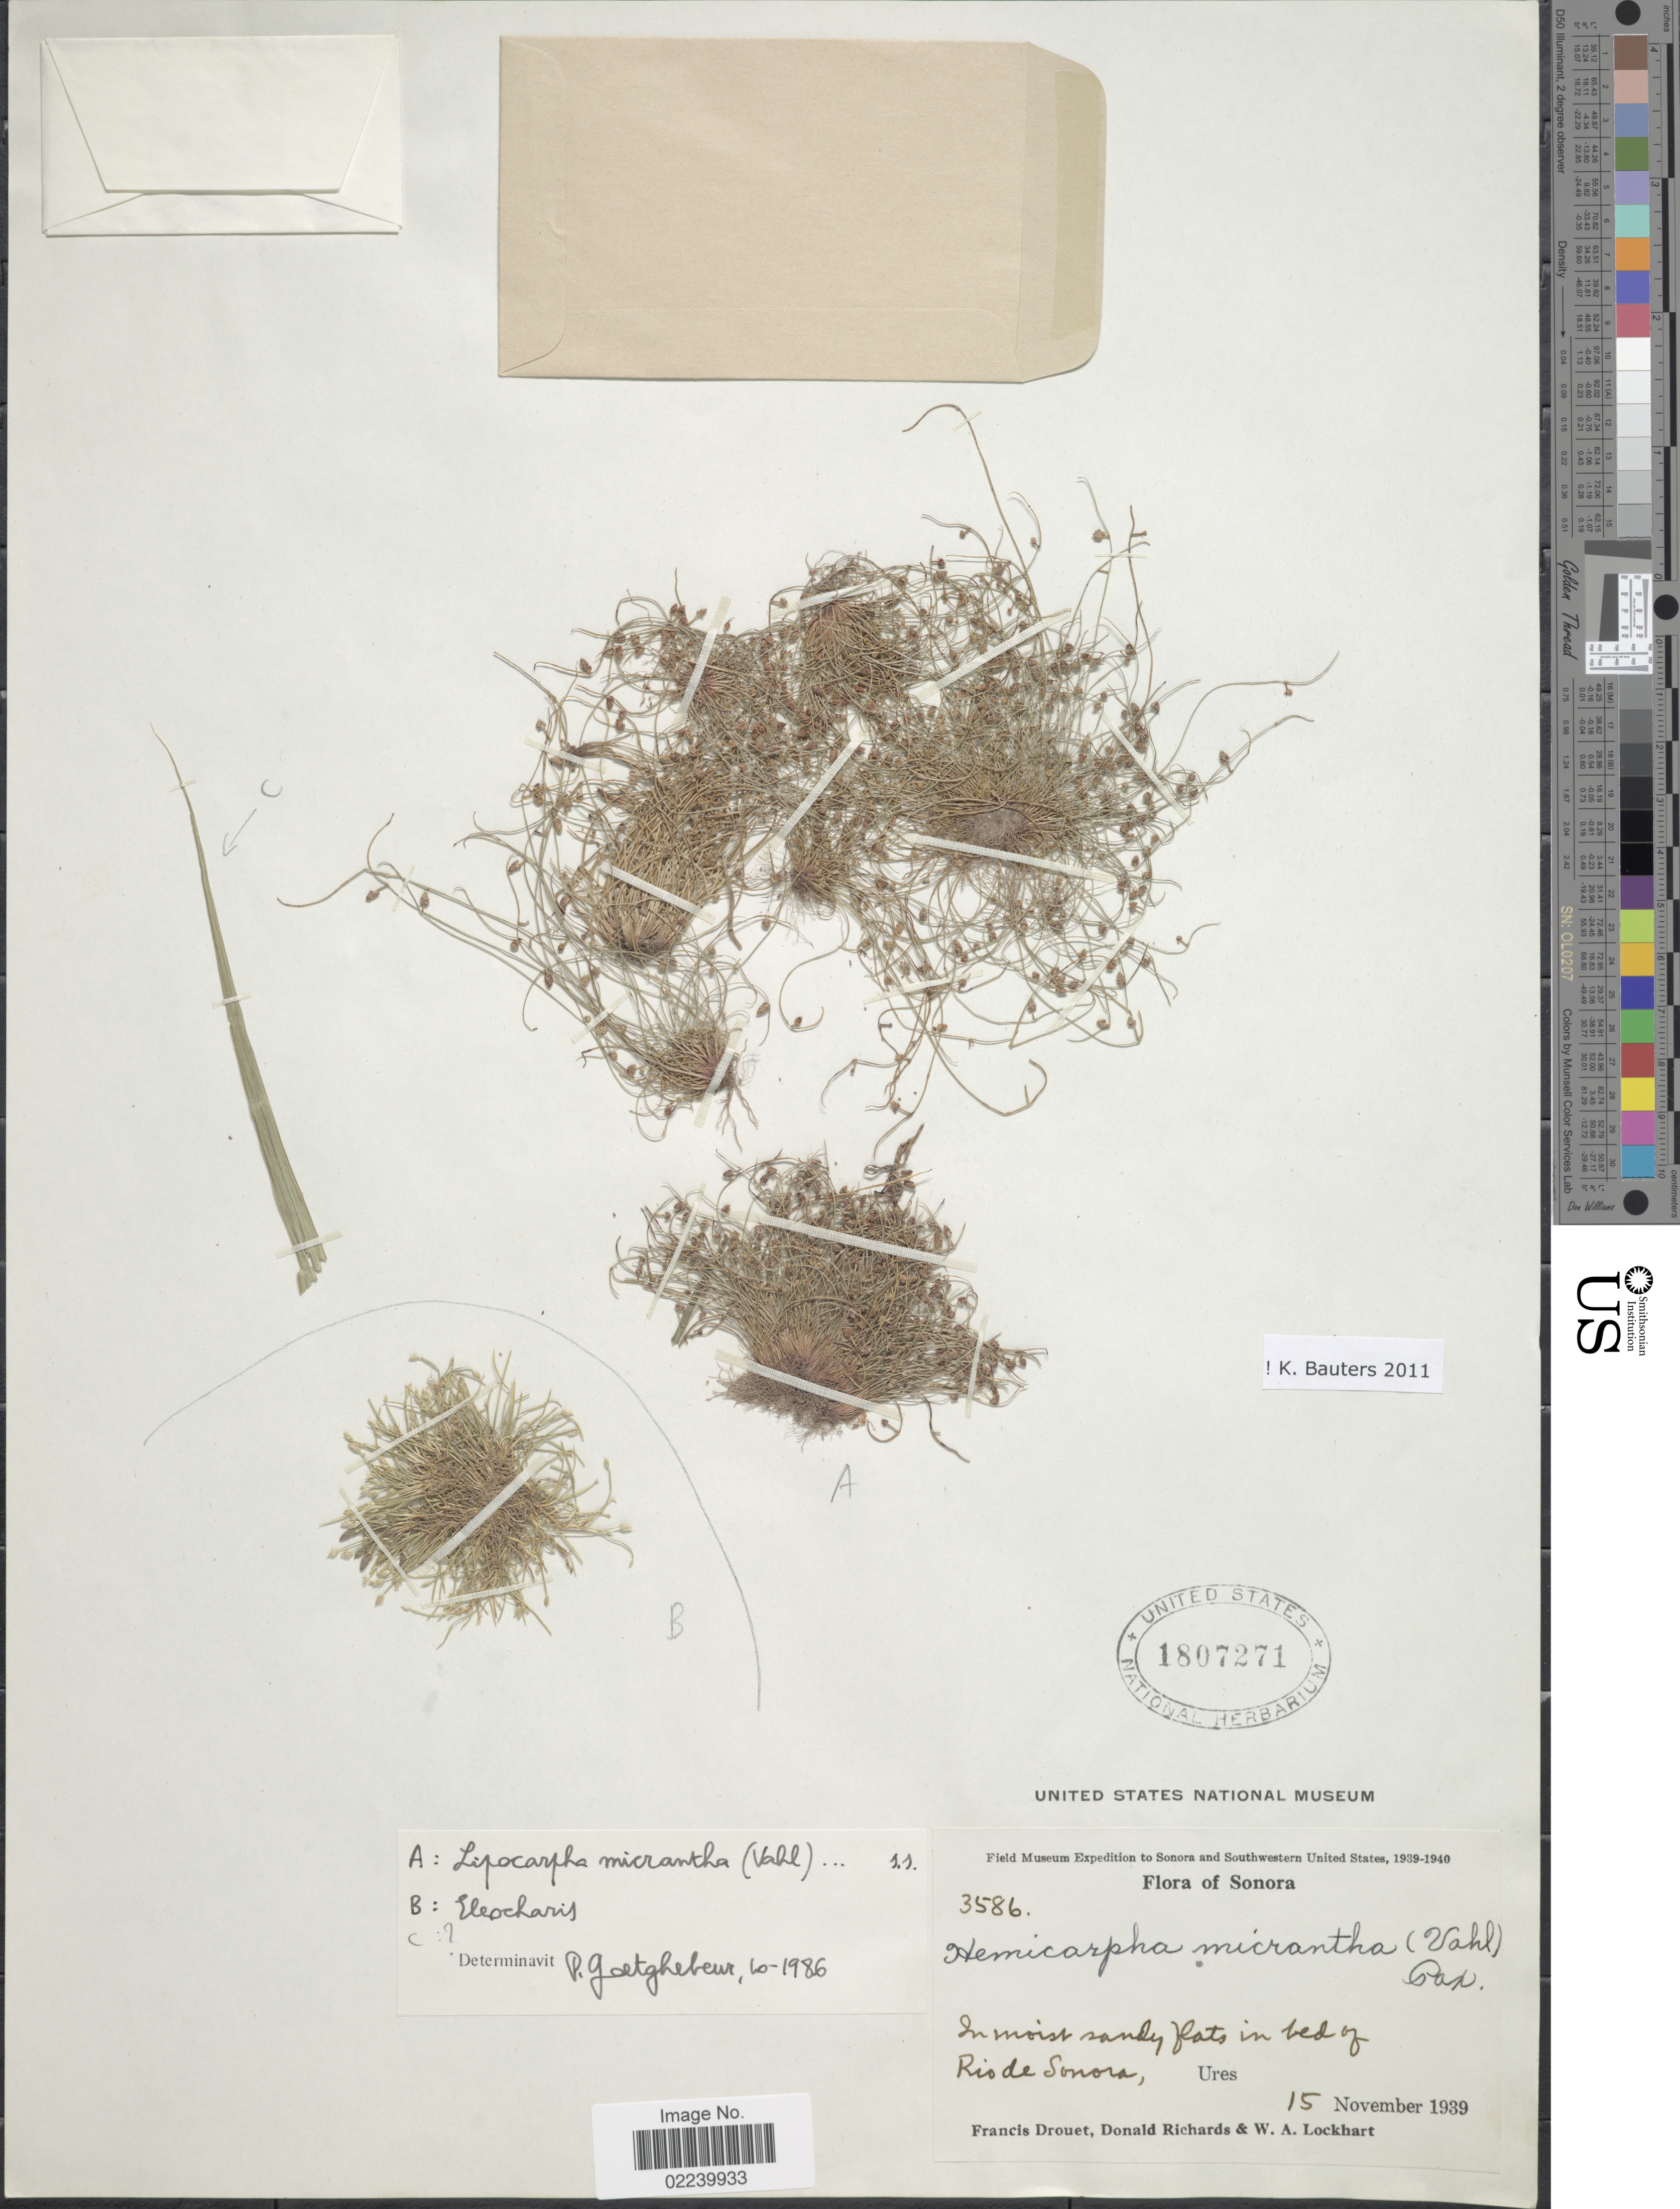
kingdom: Plantae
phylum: Tracheophyta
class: Liliopsida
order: Poales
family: Cyperaceae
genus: Cyperus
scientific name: Cyperus subsquarrosus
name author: (Muhl.) Bauters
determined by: Strong, M. T., (US), Smithsonian Institution - National Museum of Natural History (UNITED STATES)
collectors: F. E. Drouet, D. Richards & W. Lockhart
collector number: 3586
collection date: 1939-11-15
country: Mexico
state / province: Sonora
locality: In moist sandy flats in bed of Rio de Sonora, Ures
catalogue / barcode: US 1807271